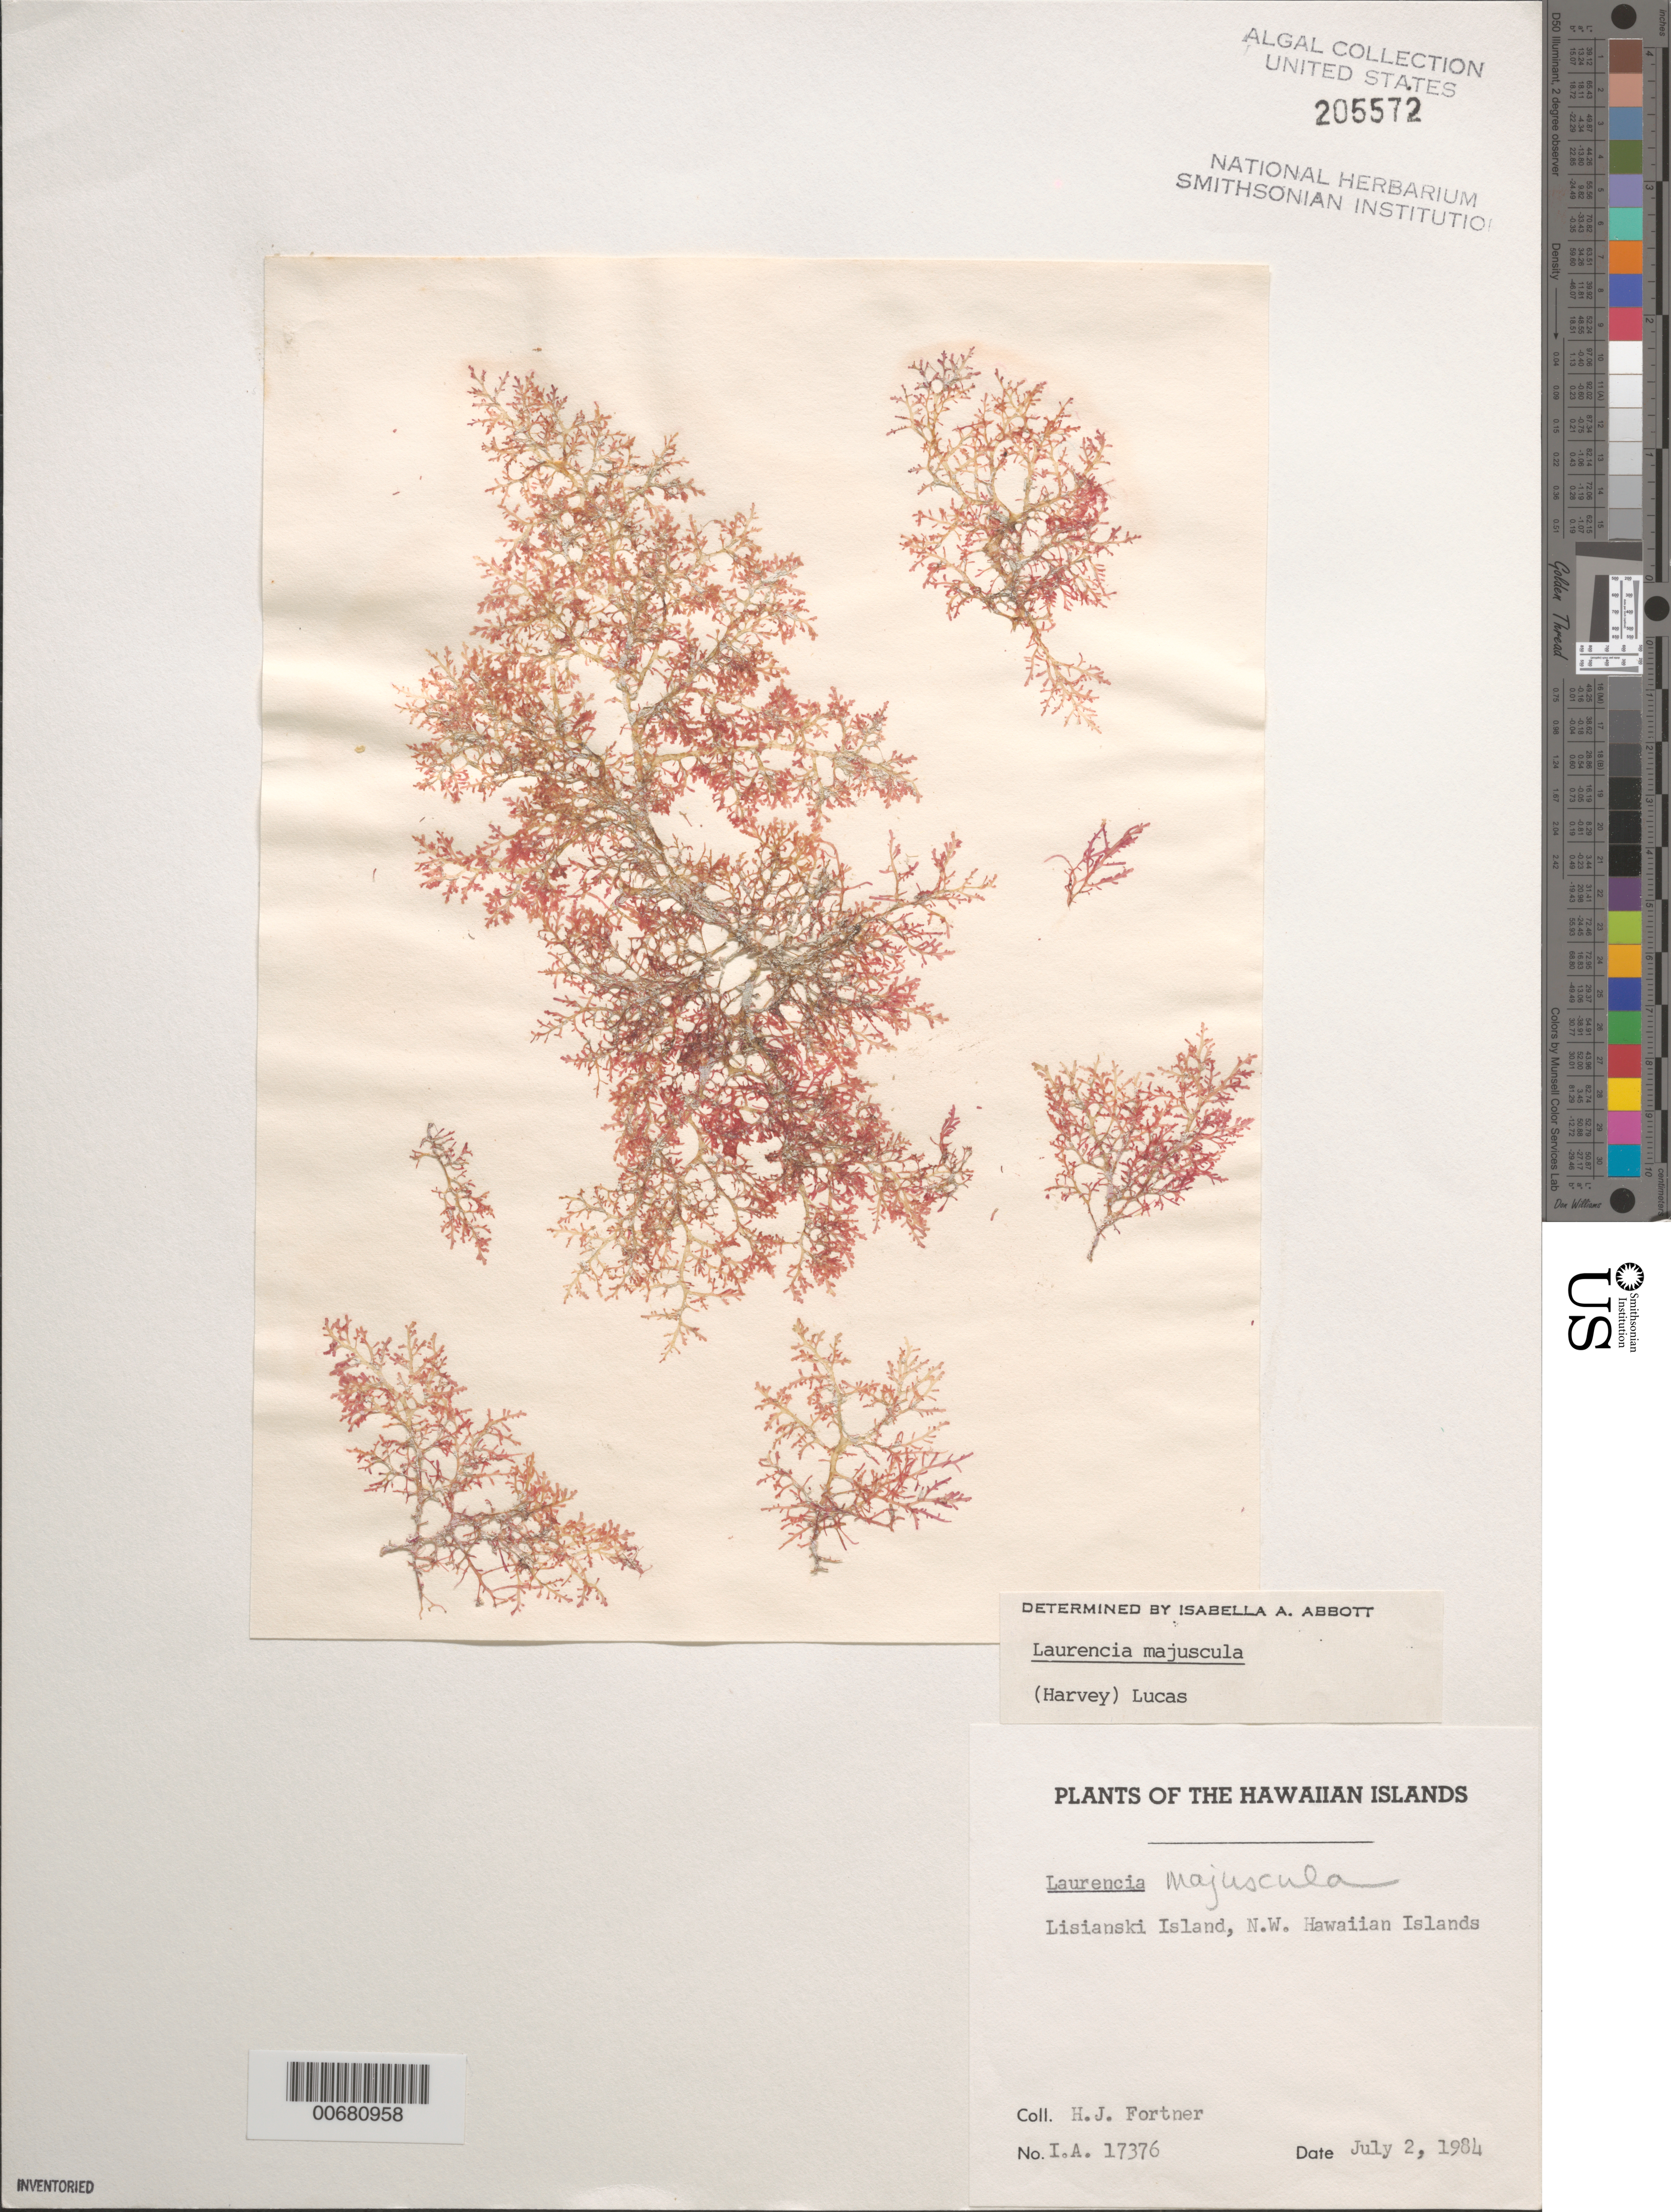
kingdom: Plantae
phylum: Rhodophyta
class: Florideophyceae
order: Ceramiales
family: Rhodomelaceae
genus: Laurencia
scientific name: Laurencia dendroidea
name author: J. Agardh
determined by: Algae name updating Project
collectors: H. Fortner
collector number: IAA 17376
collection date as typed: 02 Jul 1984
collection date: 1984-07-02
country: United States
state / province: Hawaii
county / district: Honolulu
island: Lisianski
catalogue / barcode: US 205572